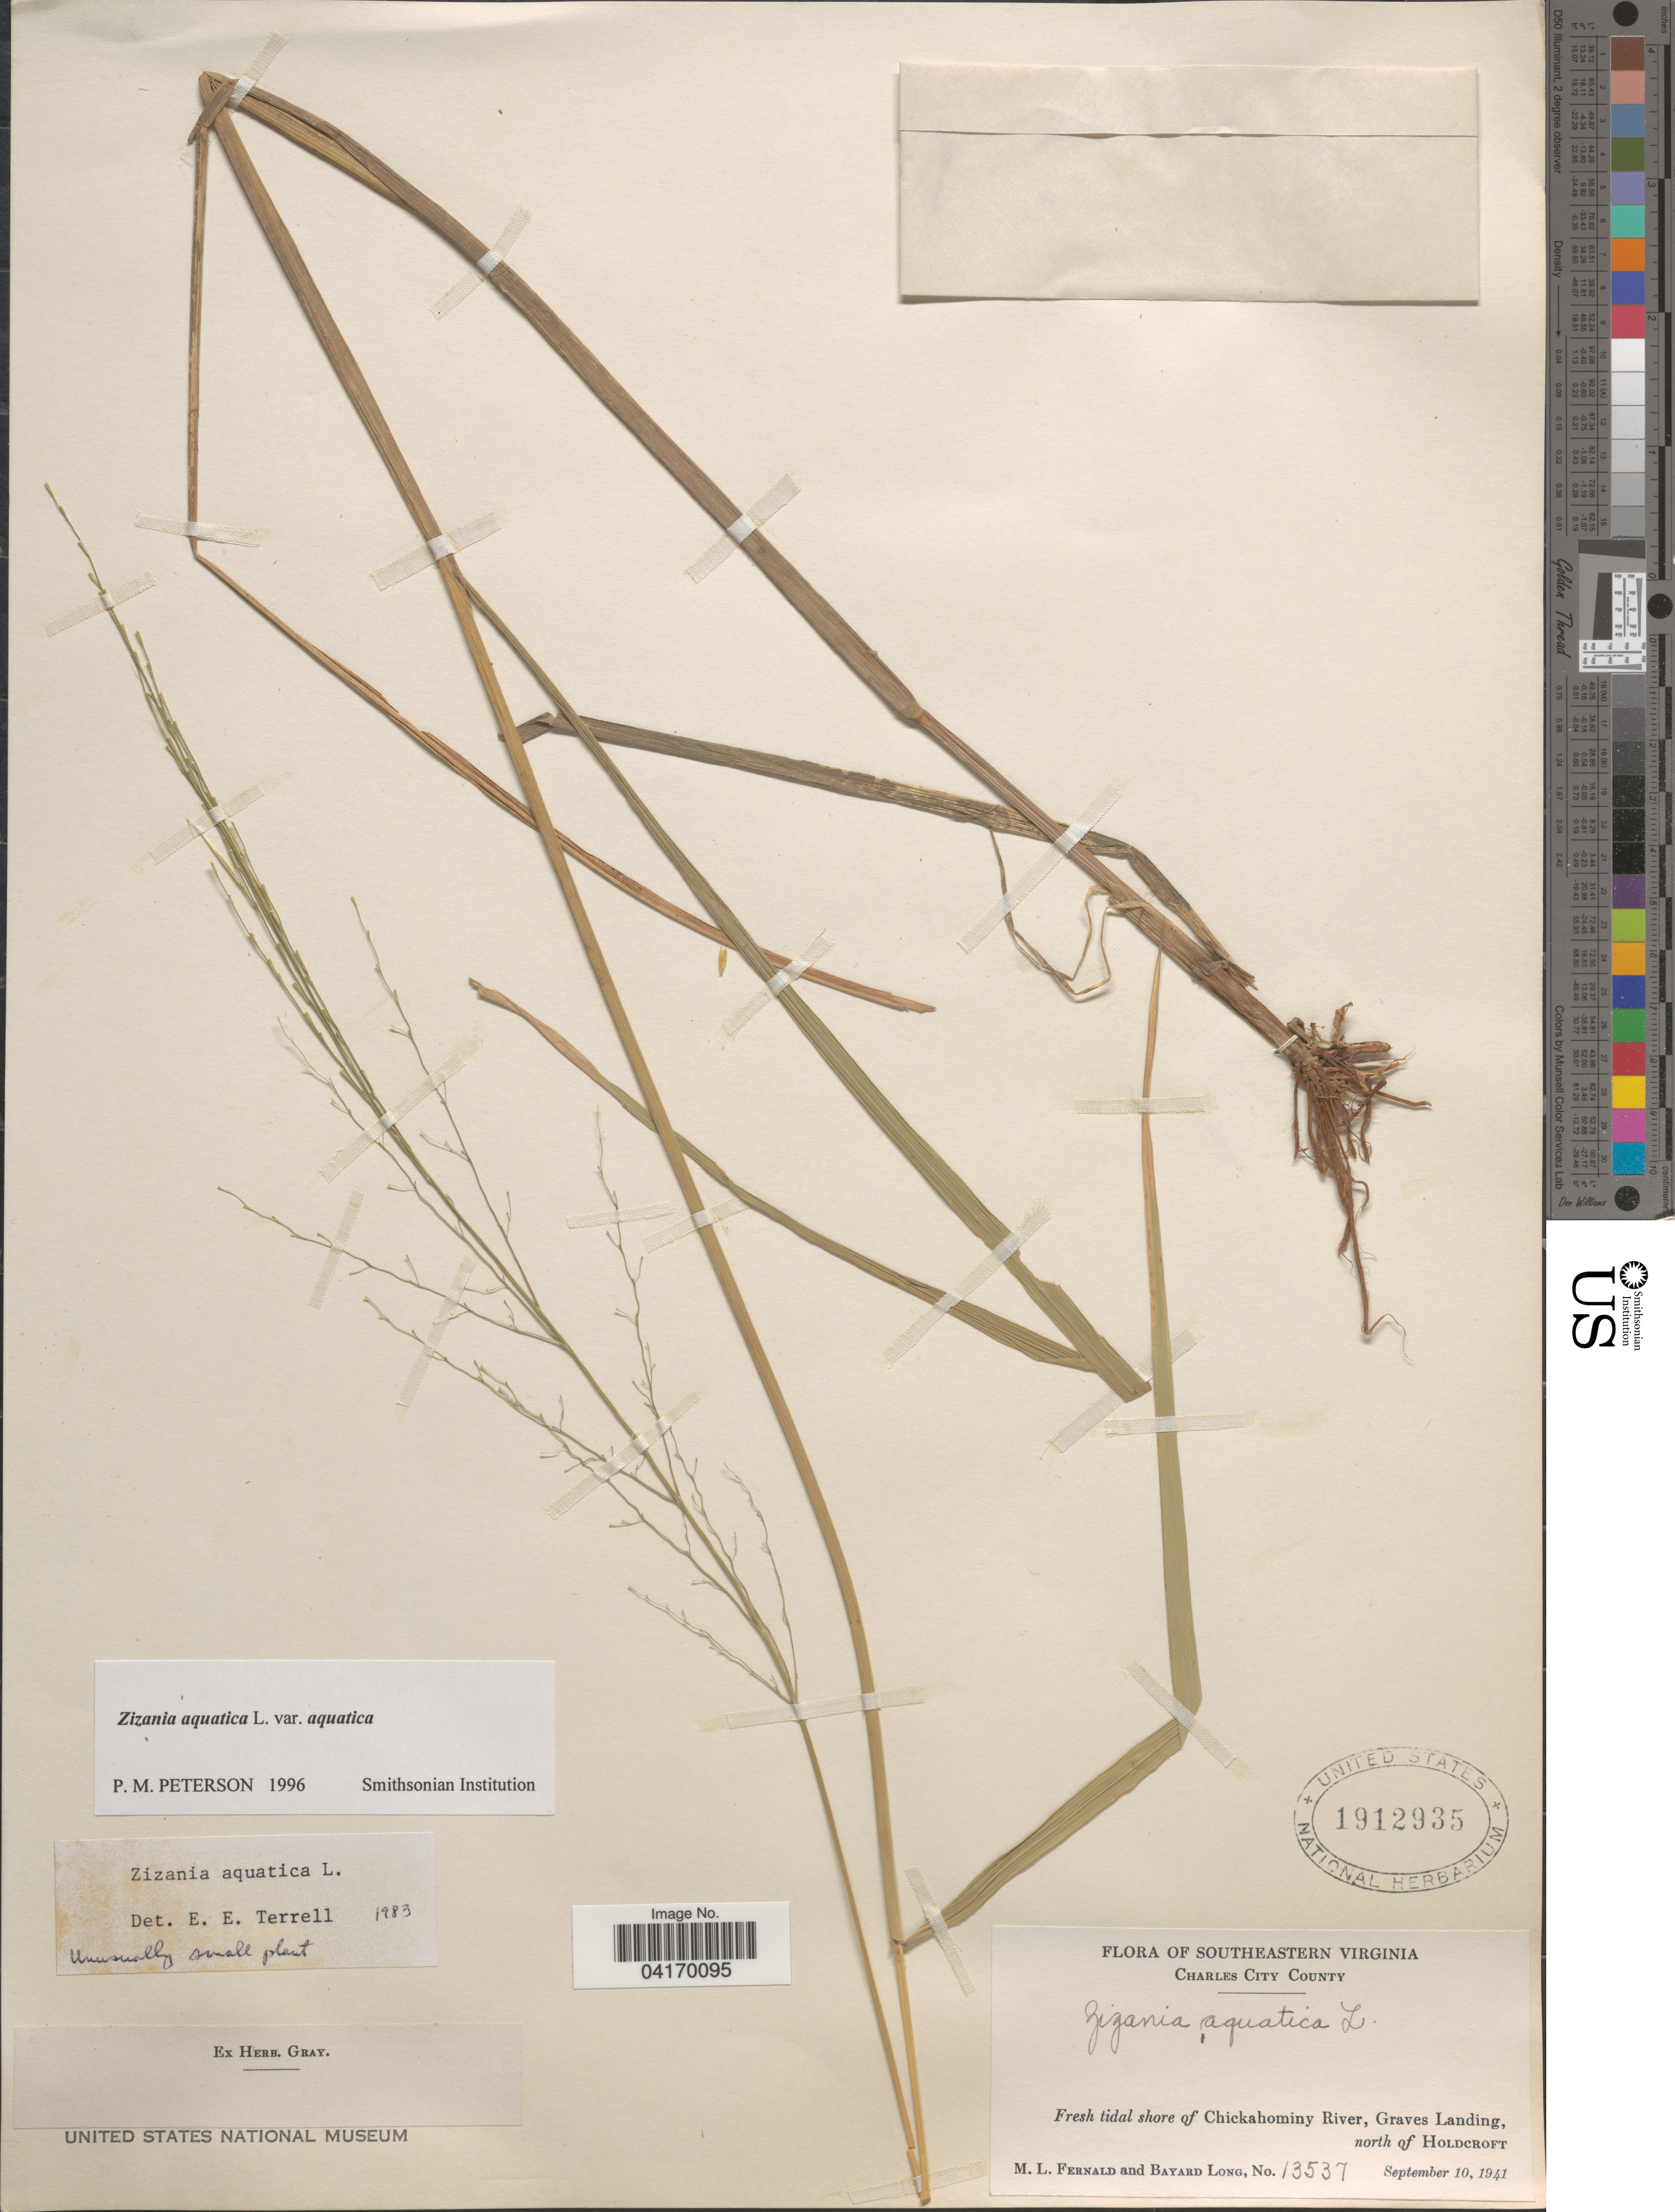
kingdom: Plantae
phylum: Tracheophyta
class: Liliopsida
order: Poales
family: Poaceae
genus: Zizania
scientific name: Zizania aquatica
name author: L.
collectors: M. L. Fernald & B. H. Long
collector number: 13537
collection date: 1941-09-10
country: United States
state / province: Virginia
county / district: Charles City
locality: Southeastern Virginia. Charles City County. Fresh tidal shore of Chickahominy River, Graves Landing, north of Holdcroft.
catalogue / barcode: US 1912935